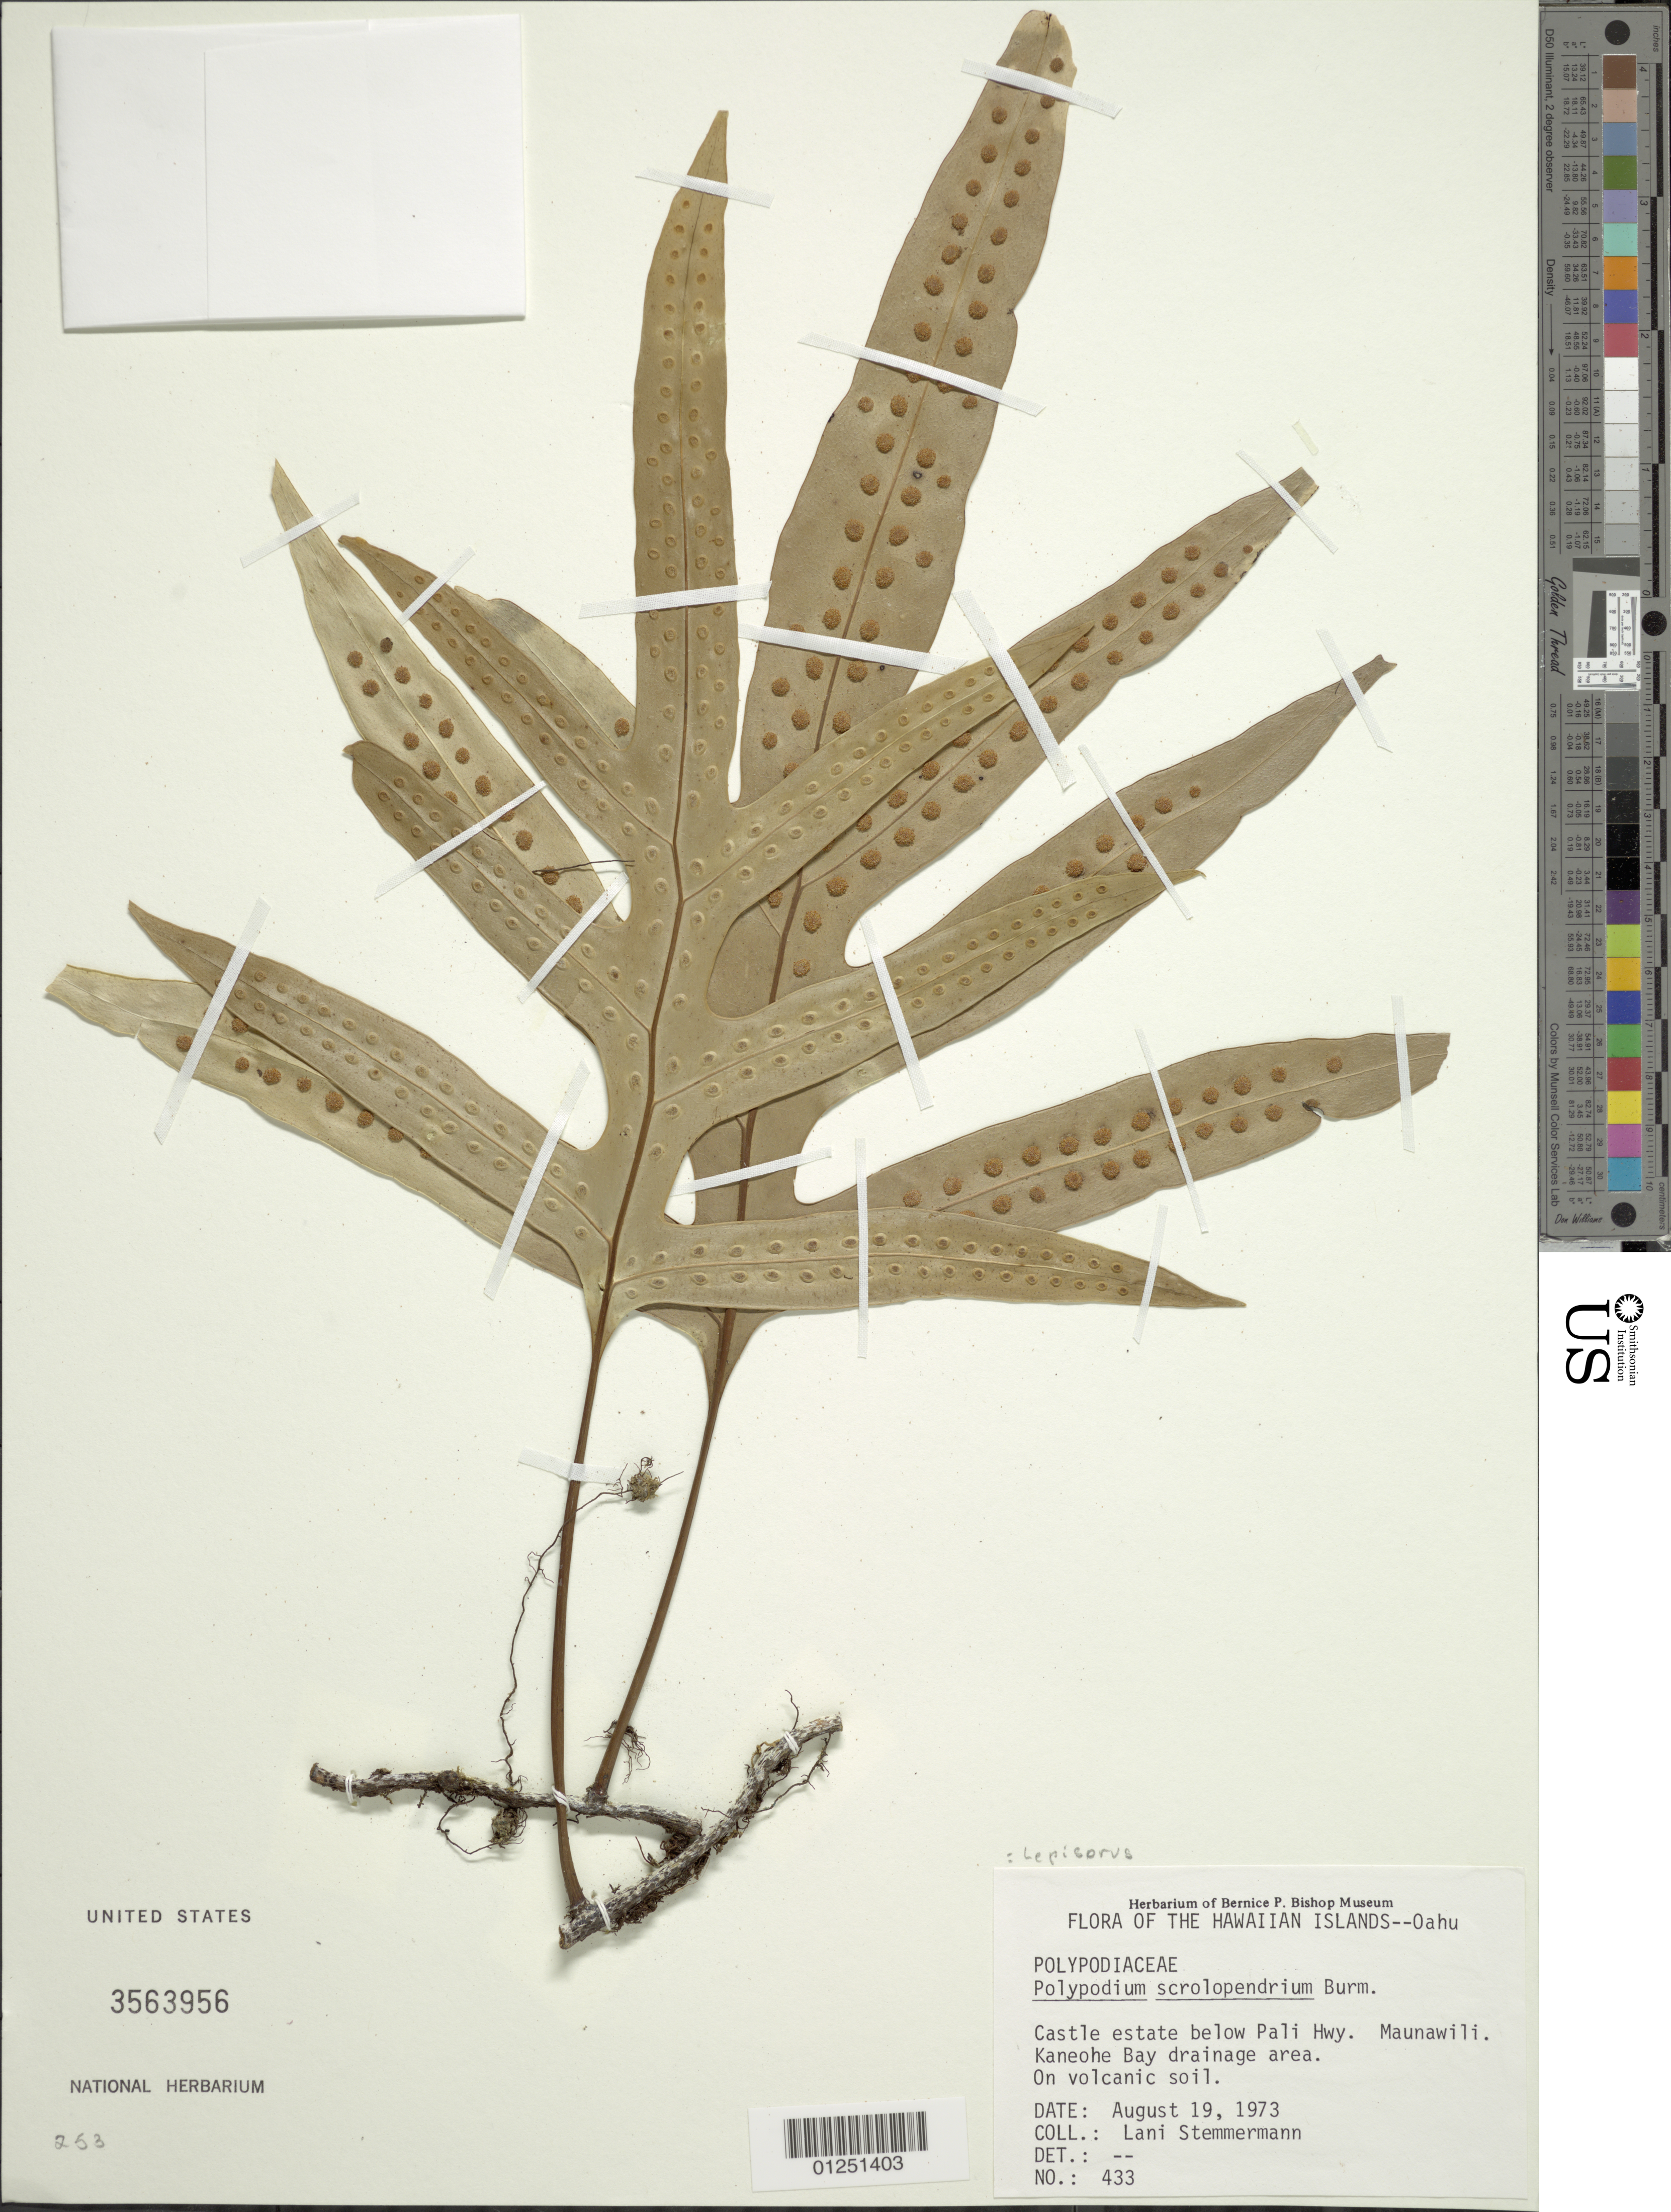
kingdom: Plantae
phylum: Tracheophyta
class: Polypodiopsida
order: Polypodiales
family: Polypodiaceae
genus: Lepisorus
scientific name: Lepisorus scolopendrium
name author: (Buch.-Ham. ex D. Don) Mehra & Bir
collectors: L. Stemmermann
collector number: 433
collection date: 1973-08-19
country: United States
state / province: Hawaii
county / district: Honolulu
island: Oahu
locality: Castle estate below Pali Hwy, Maunawili, Kaneohe Bay drainage area.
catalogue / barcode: US 3563956